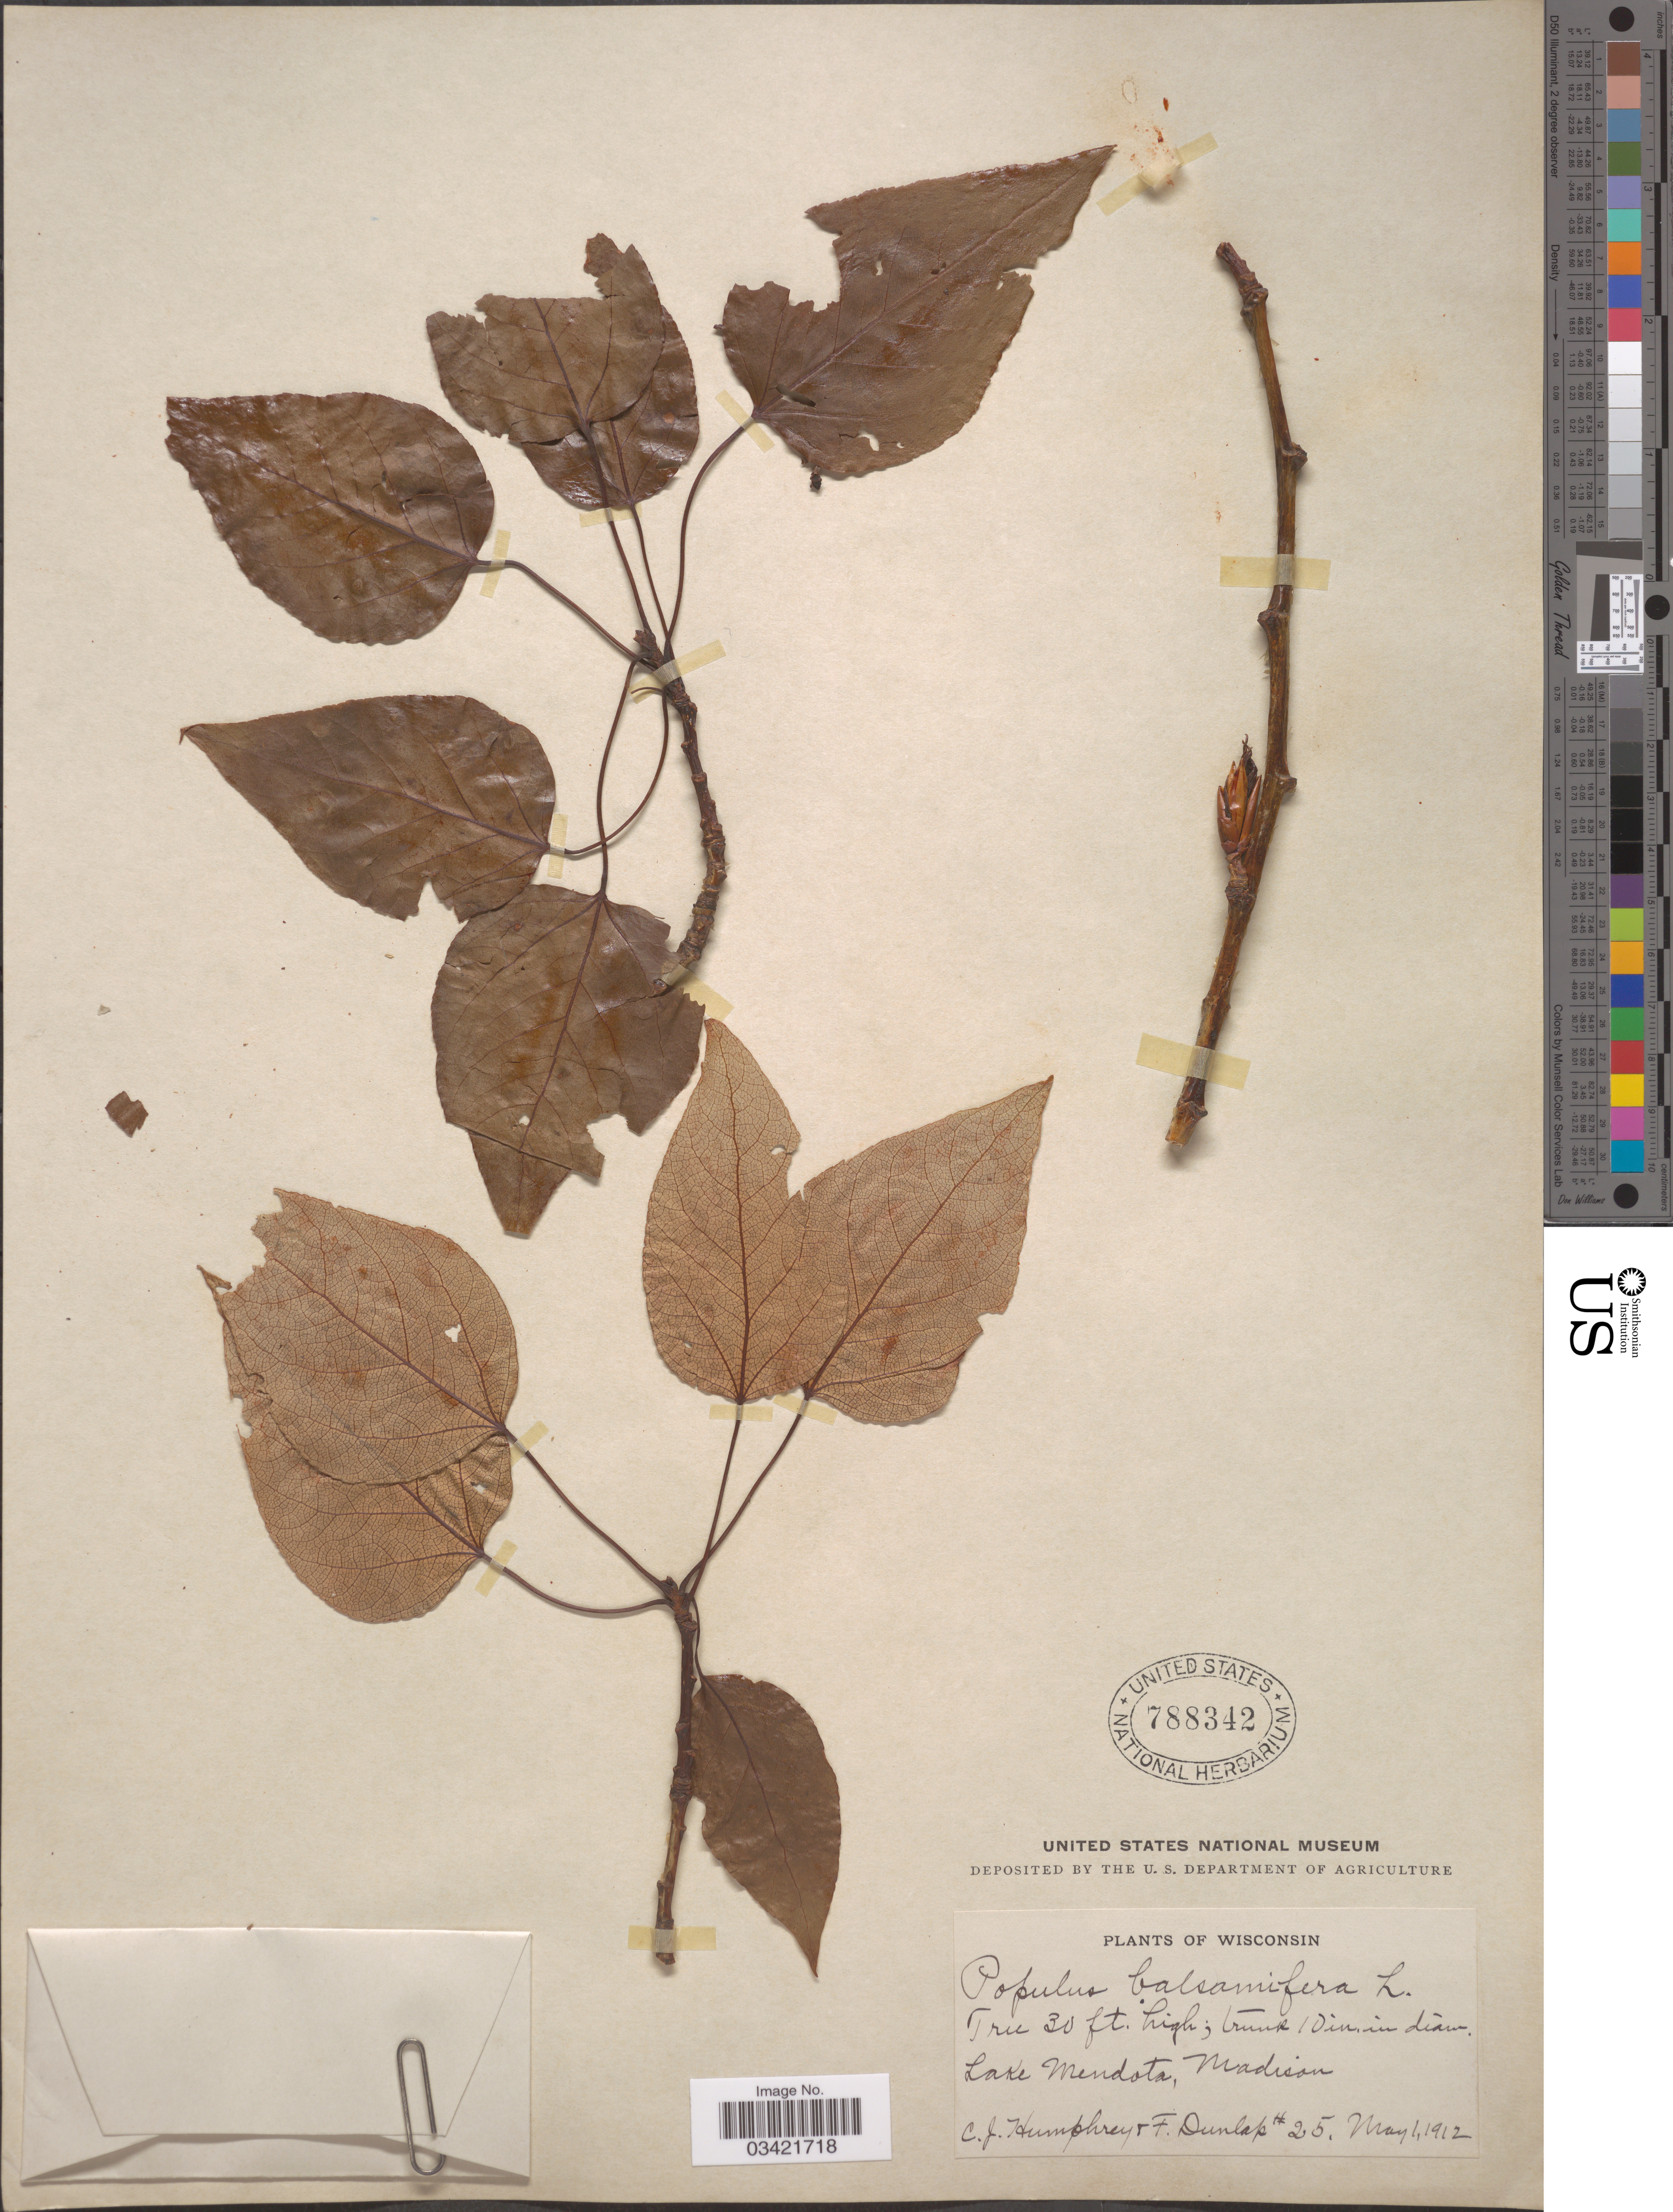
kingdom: Plantae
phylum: Tracheophyta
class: Magnoliopsida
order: Malpighiales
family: Salicaceae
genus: Populus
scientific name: Populus balsamifera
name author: L.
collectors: C. Humphrey & F. Dunlap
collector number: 25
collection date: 1912-05-01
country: United States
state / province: Wisconsin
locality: Lake Mendota, Madison.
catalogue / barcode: US 788342